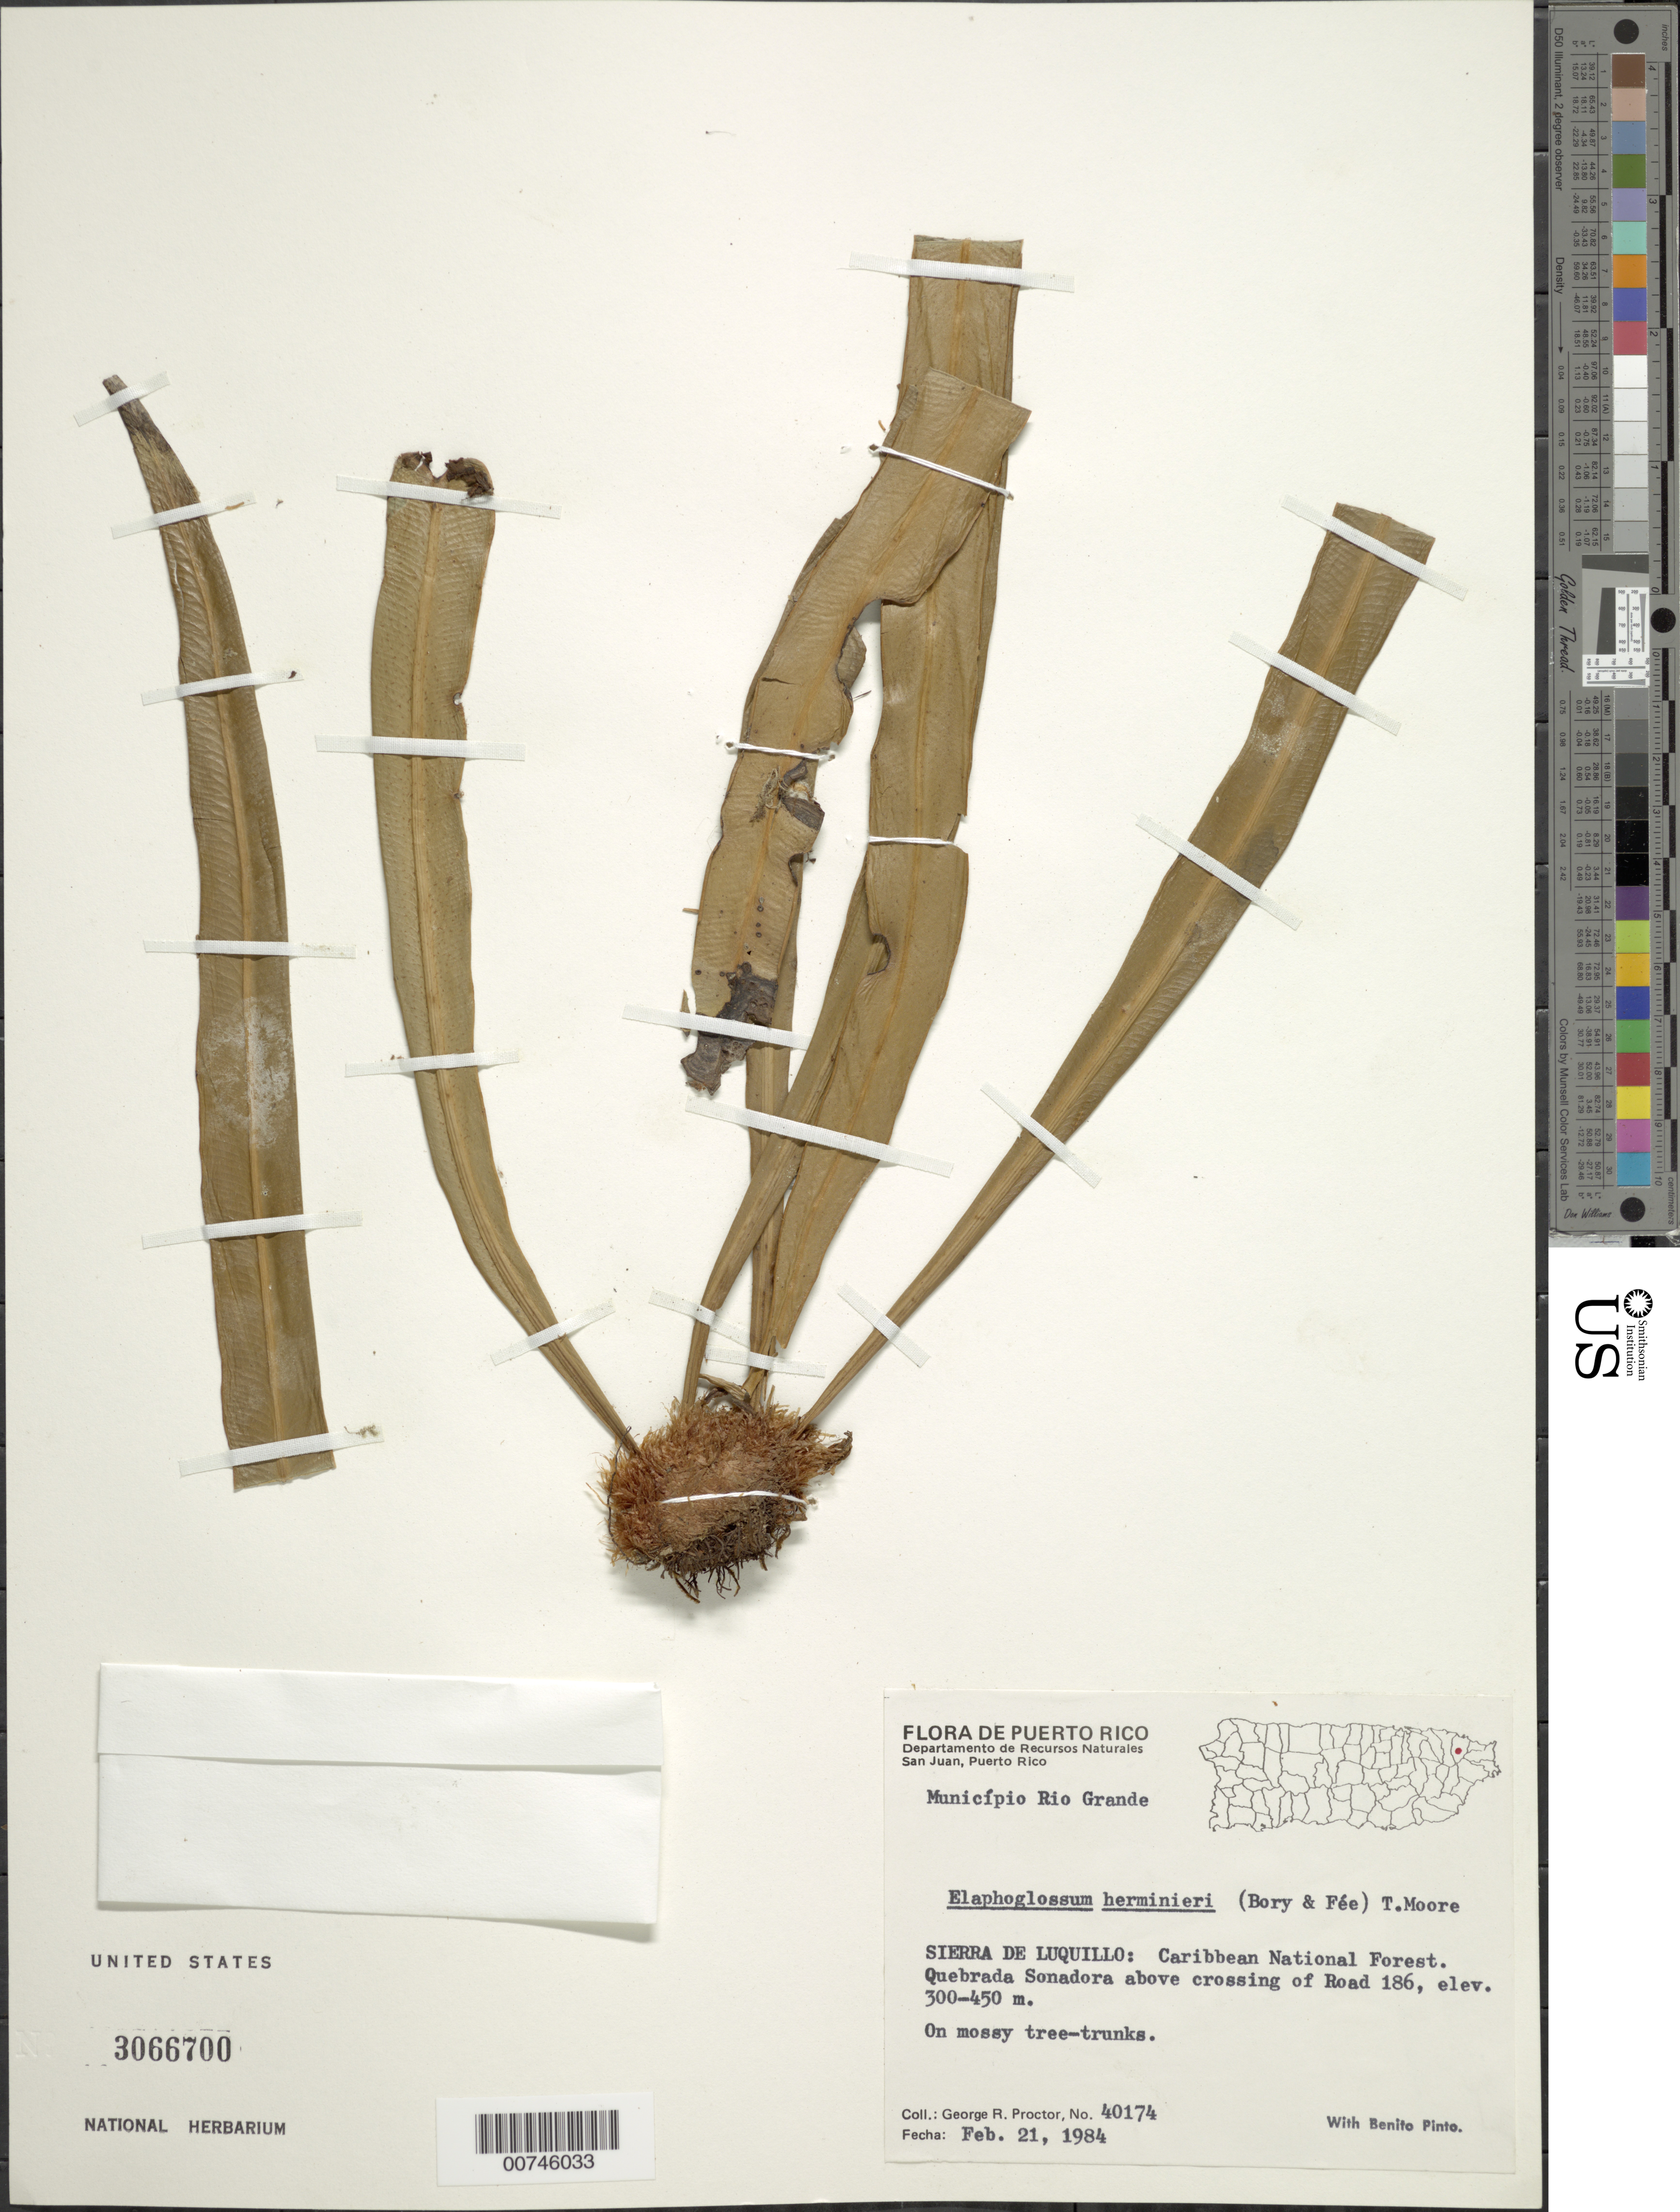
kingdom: Plantae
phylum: Tracheophyta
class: Polypodiopsida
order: Polypodiales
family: Dryopteridaceae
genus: Elaphoglossum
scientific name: Elaphoglossum herminieri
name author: (Bory & Fée) T. Moore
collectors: G. R. Proctor & B. Pinto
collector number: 40174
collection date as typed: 21 Feb 1984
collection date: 1984-02-21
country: Puerto Rico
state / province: Río Grande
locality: Sierra de Luquillo: Caribbean National Forest. Quebrada Sonadora above crossing of Road 186, Municipio Río Grande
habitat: On mossy tree-trunks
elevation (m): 300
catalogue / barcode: US 3066700